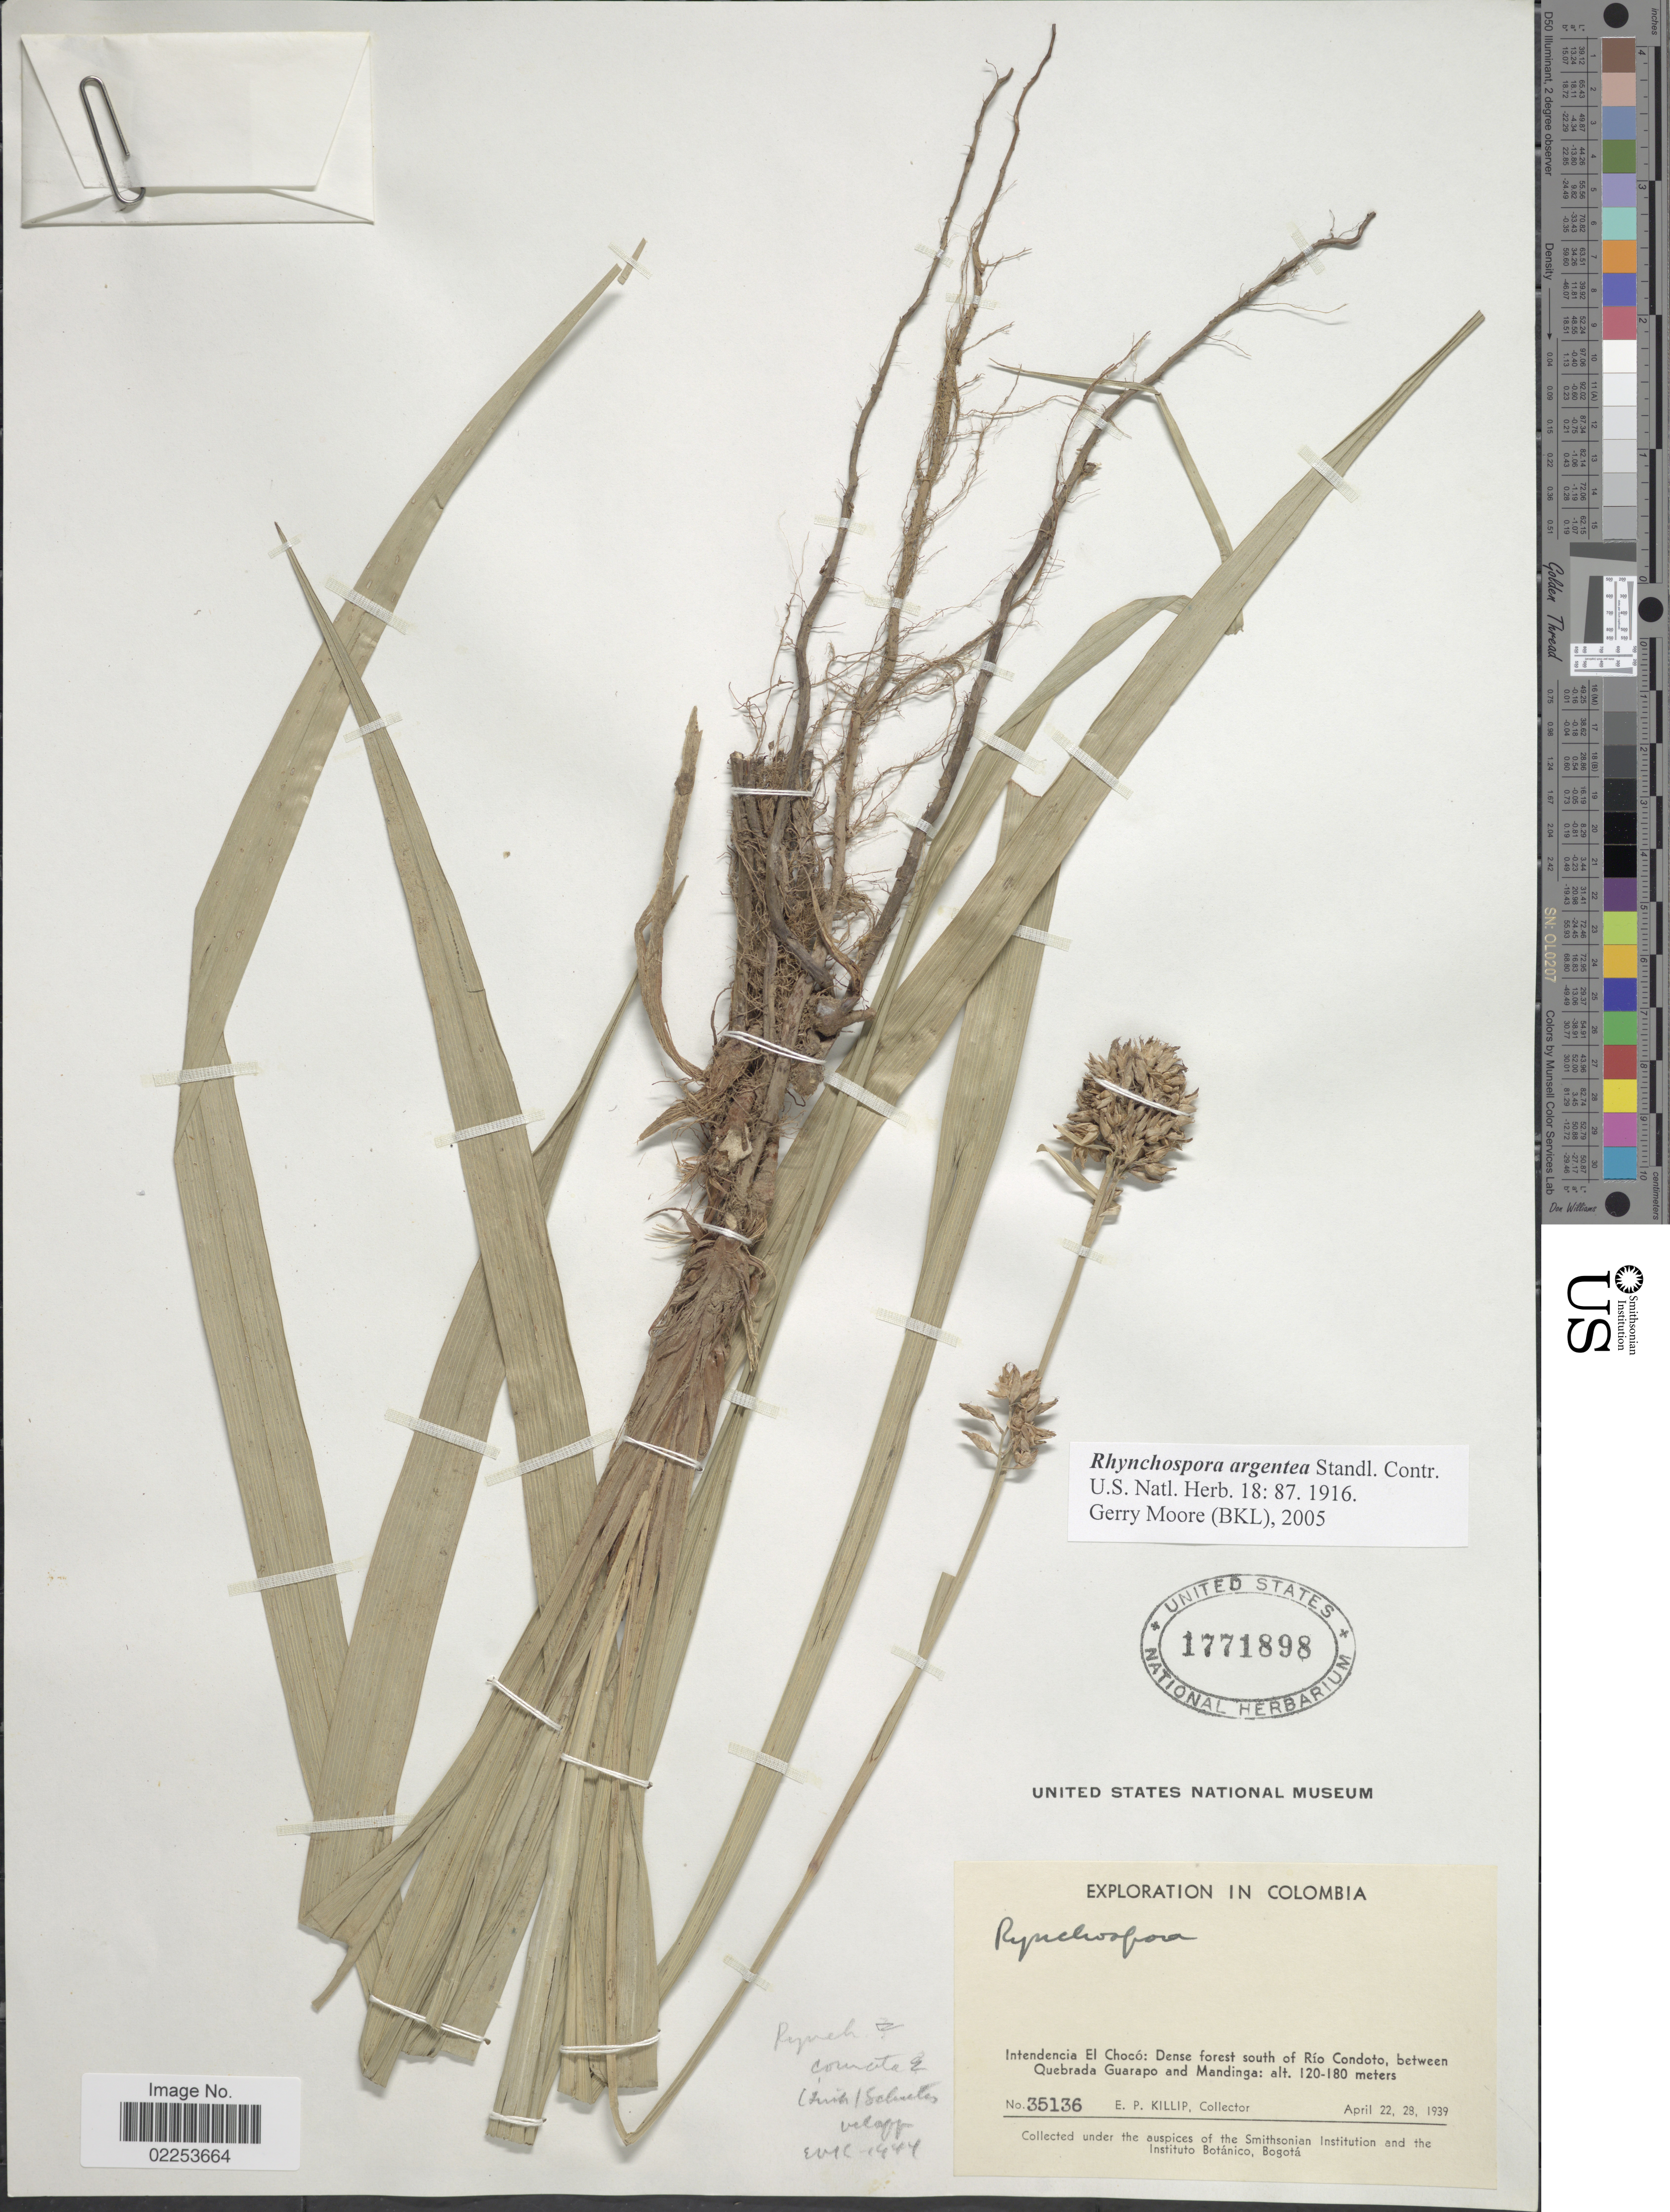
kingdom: Plantae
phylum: Tracheophyta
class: Liliopsida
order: Poales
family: Cyperaceae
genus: Rhynchospora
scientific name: Rhynchospora argentea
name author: Standl.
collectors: E. P. Killip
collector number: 35136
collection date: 1939-04-22/1939-04-28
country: Colombia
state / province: Chocó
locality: Intendencia El Choco: Dense forest south of Rio Condoto, between Quebrada Guarapo and Mandinga.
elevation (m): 120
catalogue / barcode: US 1771898